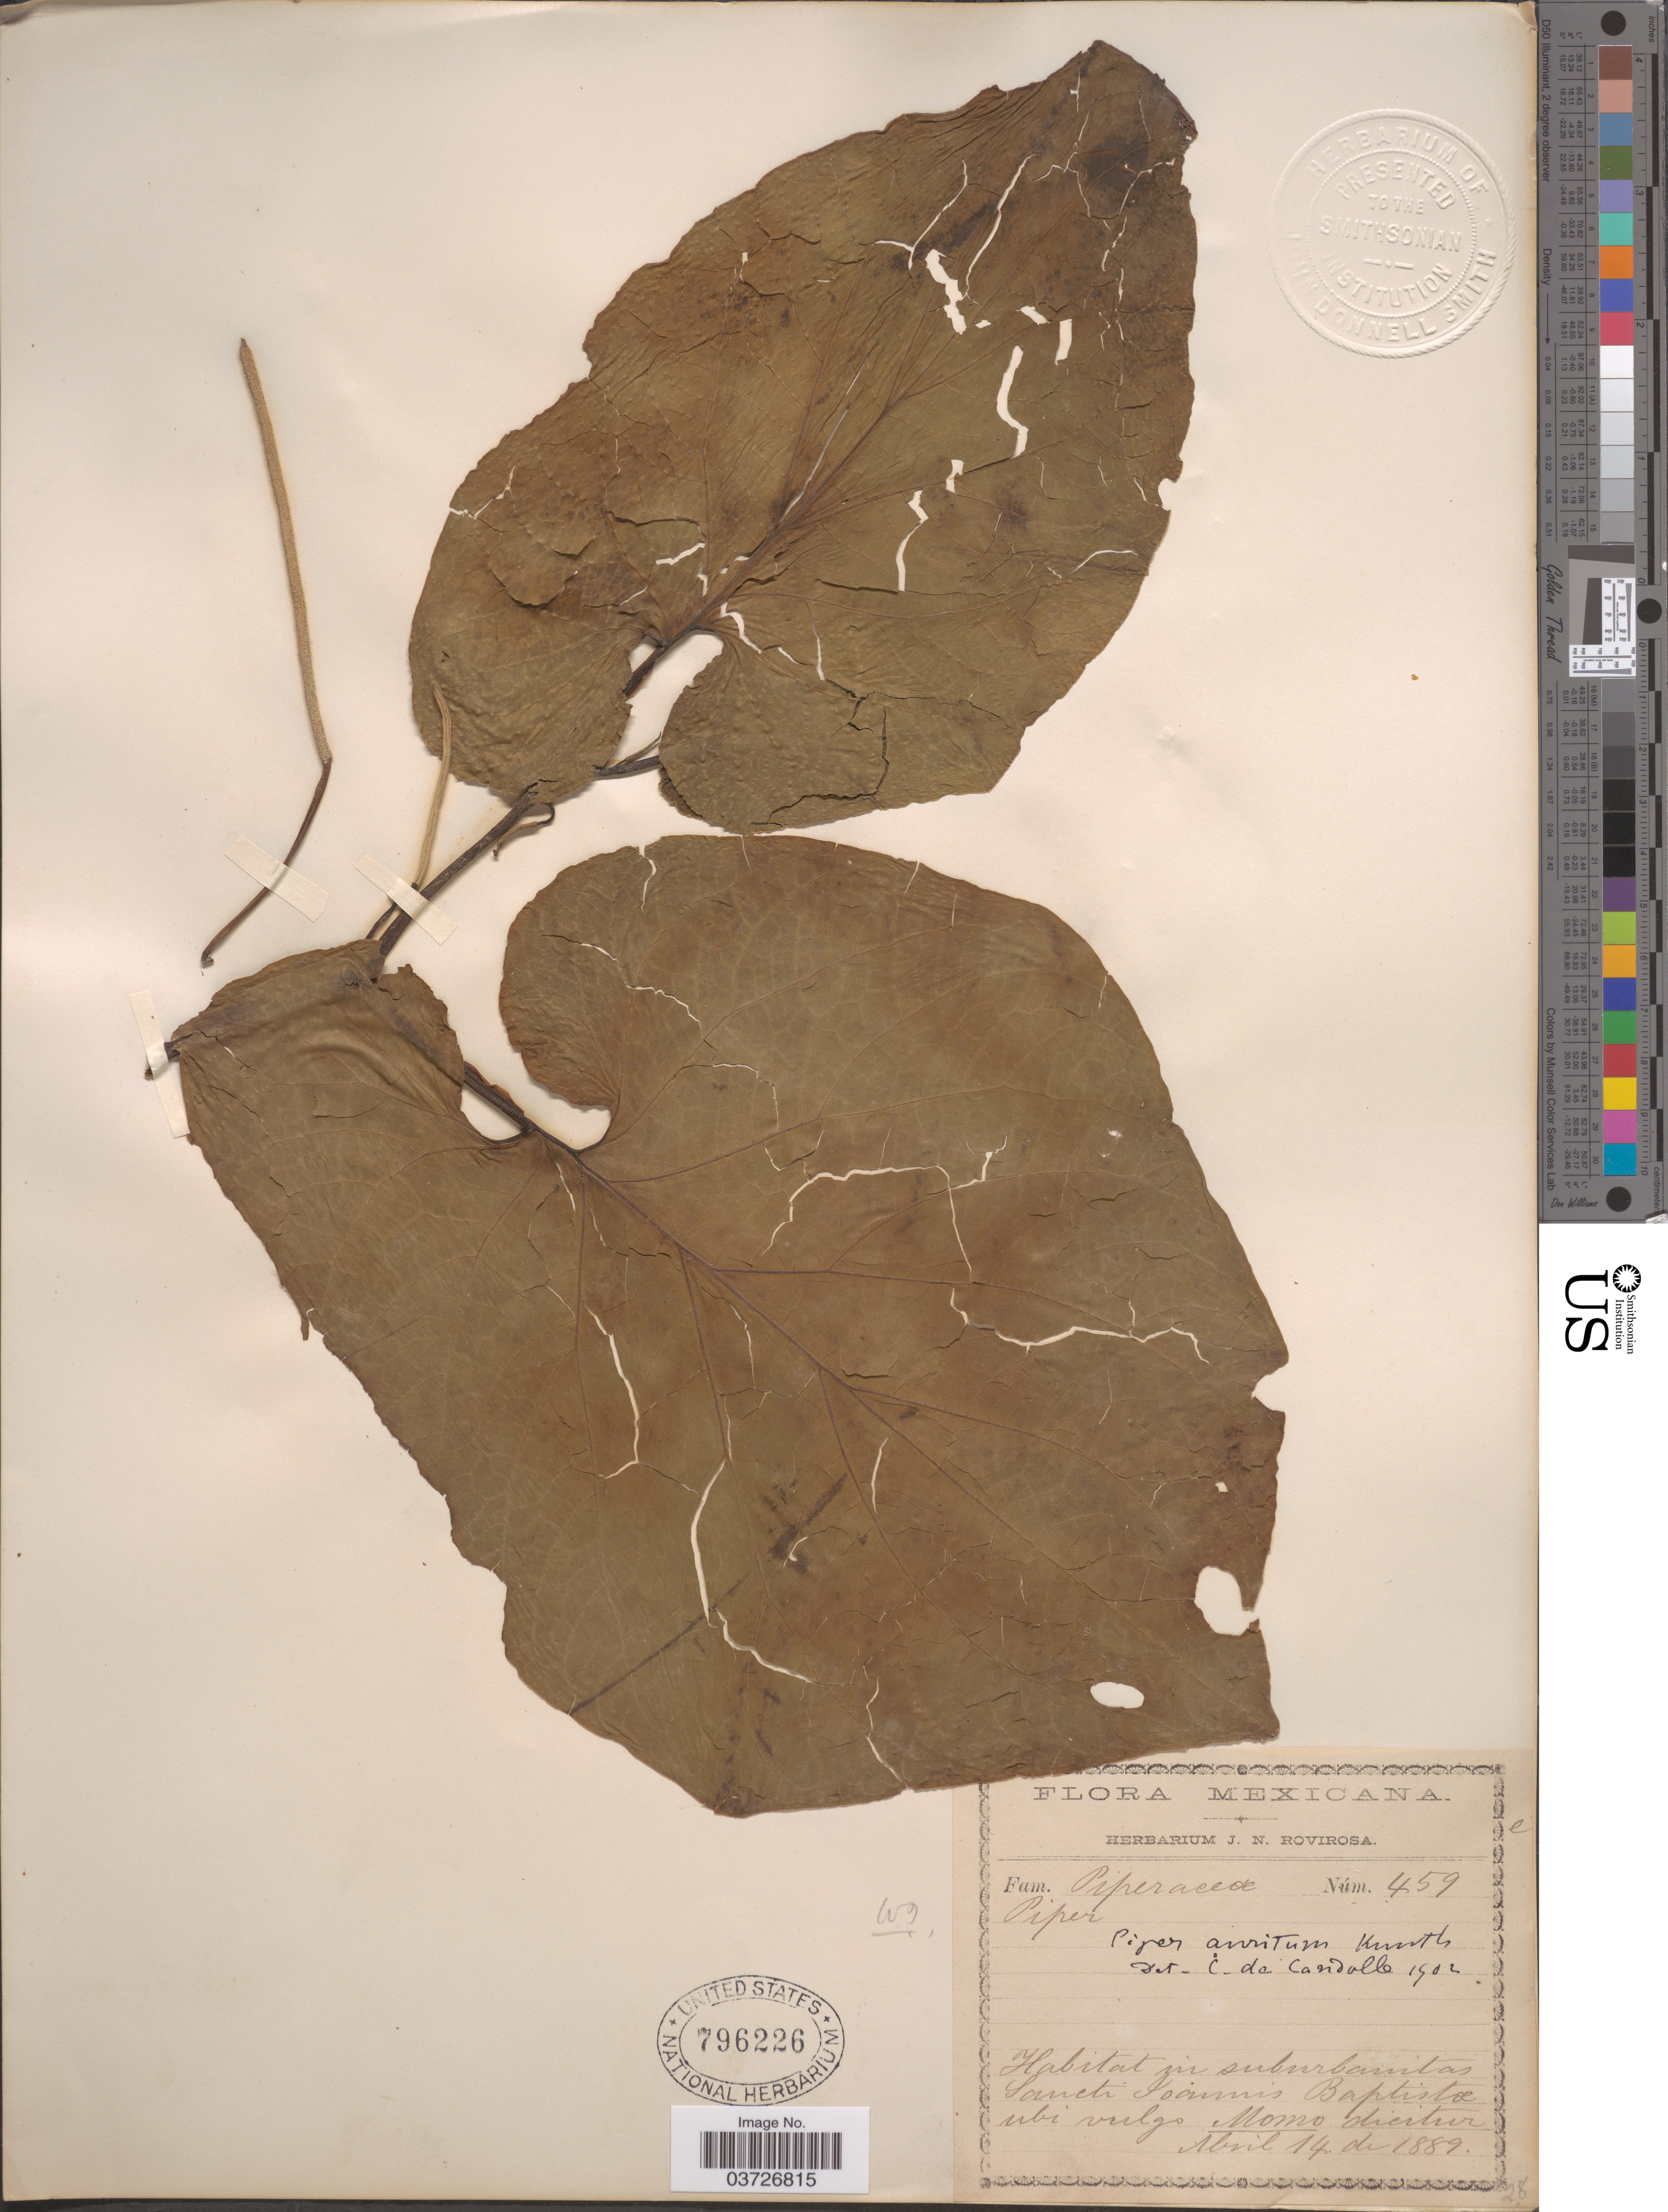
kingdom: Plantae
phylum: Tracheophyta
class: Magnoliopsida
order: Piperales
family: Piperaceae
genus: Piper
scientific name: Piper auritum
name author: Kunth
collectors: ex herb. J. N. Rovirosa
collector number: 459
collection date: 1889-04-14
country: Mexico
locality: Sancti Ioannis Baptistæ ubi vulgo Momo dicitur.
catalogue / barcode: US 796226